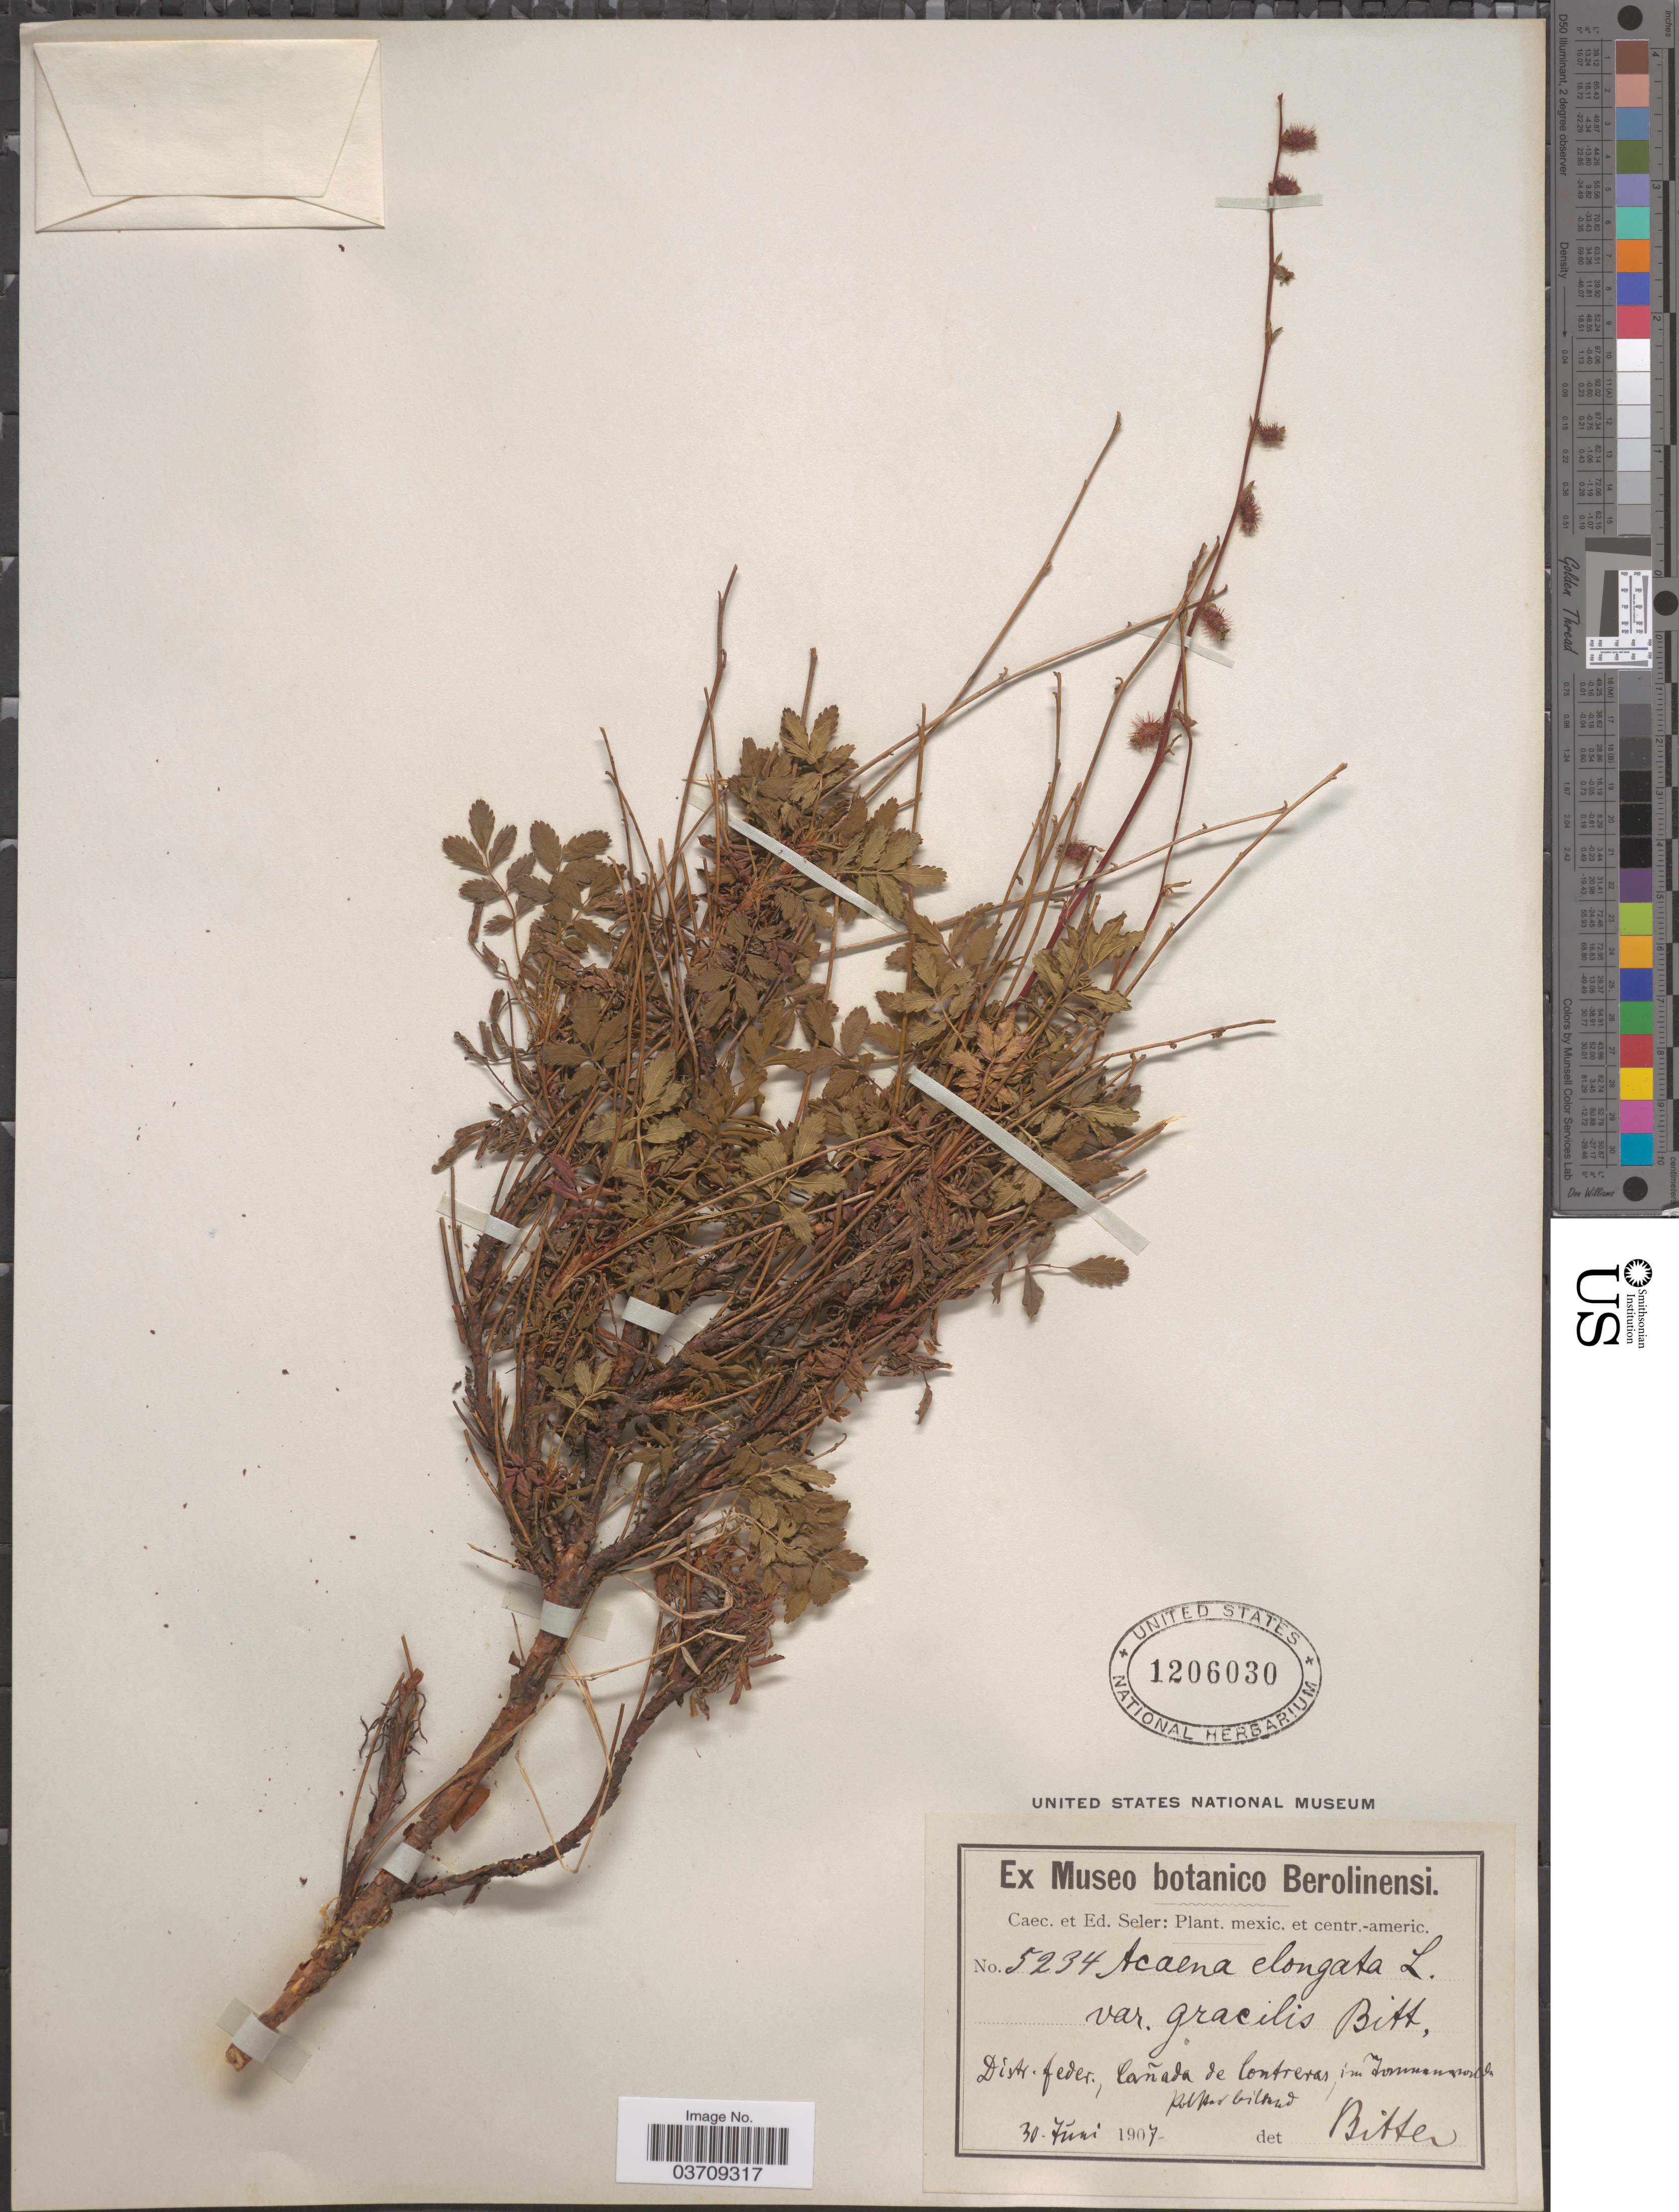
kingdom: Plantae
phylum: Tracheophyta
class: Magnoliopsida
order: Rosales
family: Rosaceae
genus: Acaena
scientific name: Acaena elongata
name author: L.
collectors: C. Seler & E. G. Seler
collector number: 5234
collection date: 1907-06-30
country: Mexico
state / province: Distrito Federal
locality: Distr. feder., Cañada de Contreras, im Tannenwalde.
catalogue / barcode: US 1206030